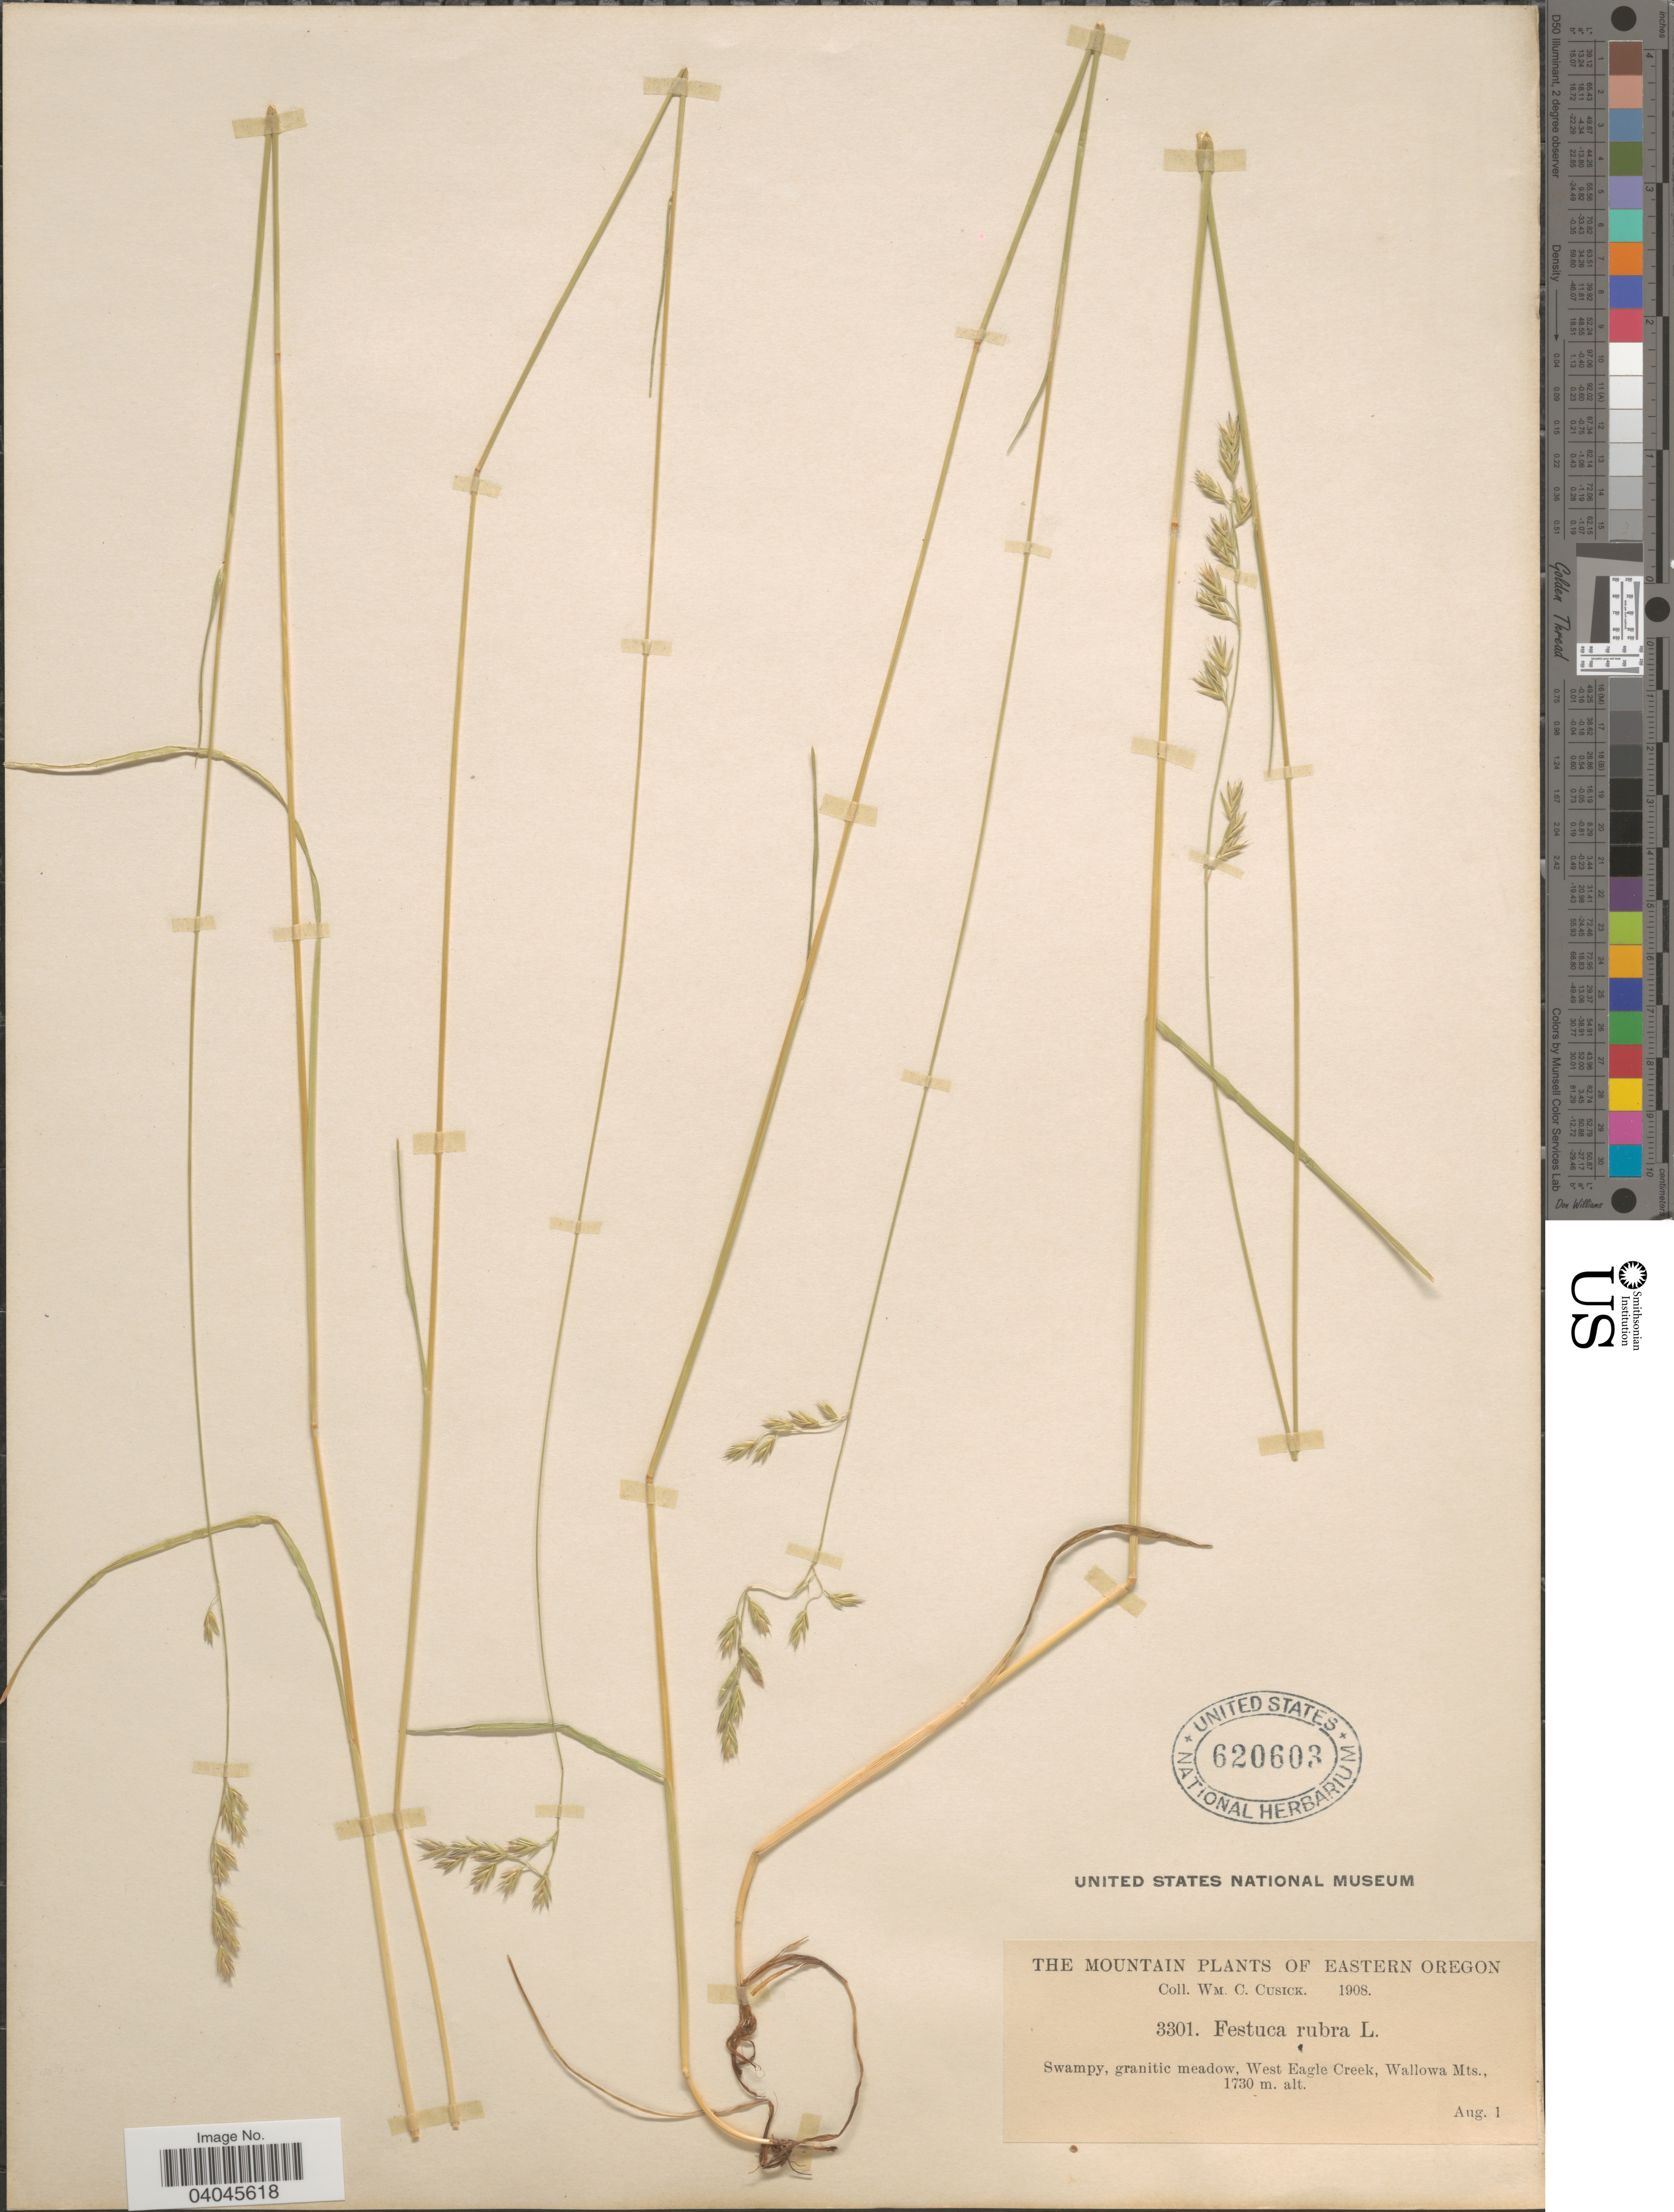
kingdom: Plantae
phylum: Tracheophyta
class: Liliopsida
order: Poales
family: Poaceae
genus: Festuca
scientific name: Festuca rubra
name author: L.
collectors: W. C. Cusick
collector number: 3301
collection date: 1908-08-01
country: United States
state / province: Oregon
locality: Eastern Oregon. Swampy, granitic meadow, West Eagle Creek, Wallowa Mts.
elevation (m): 1730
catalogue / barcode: US 620603